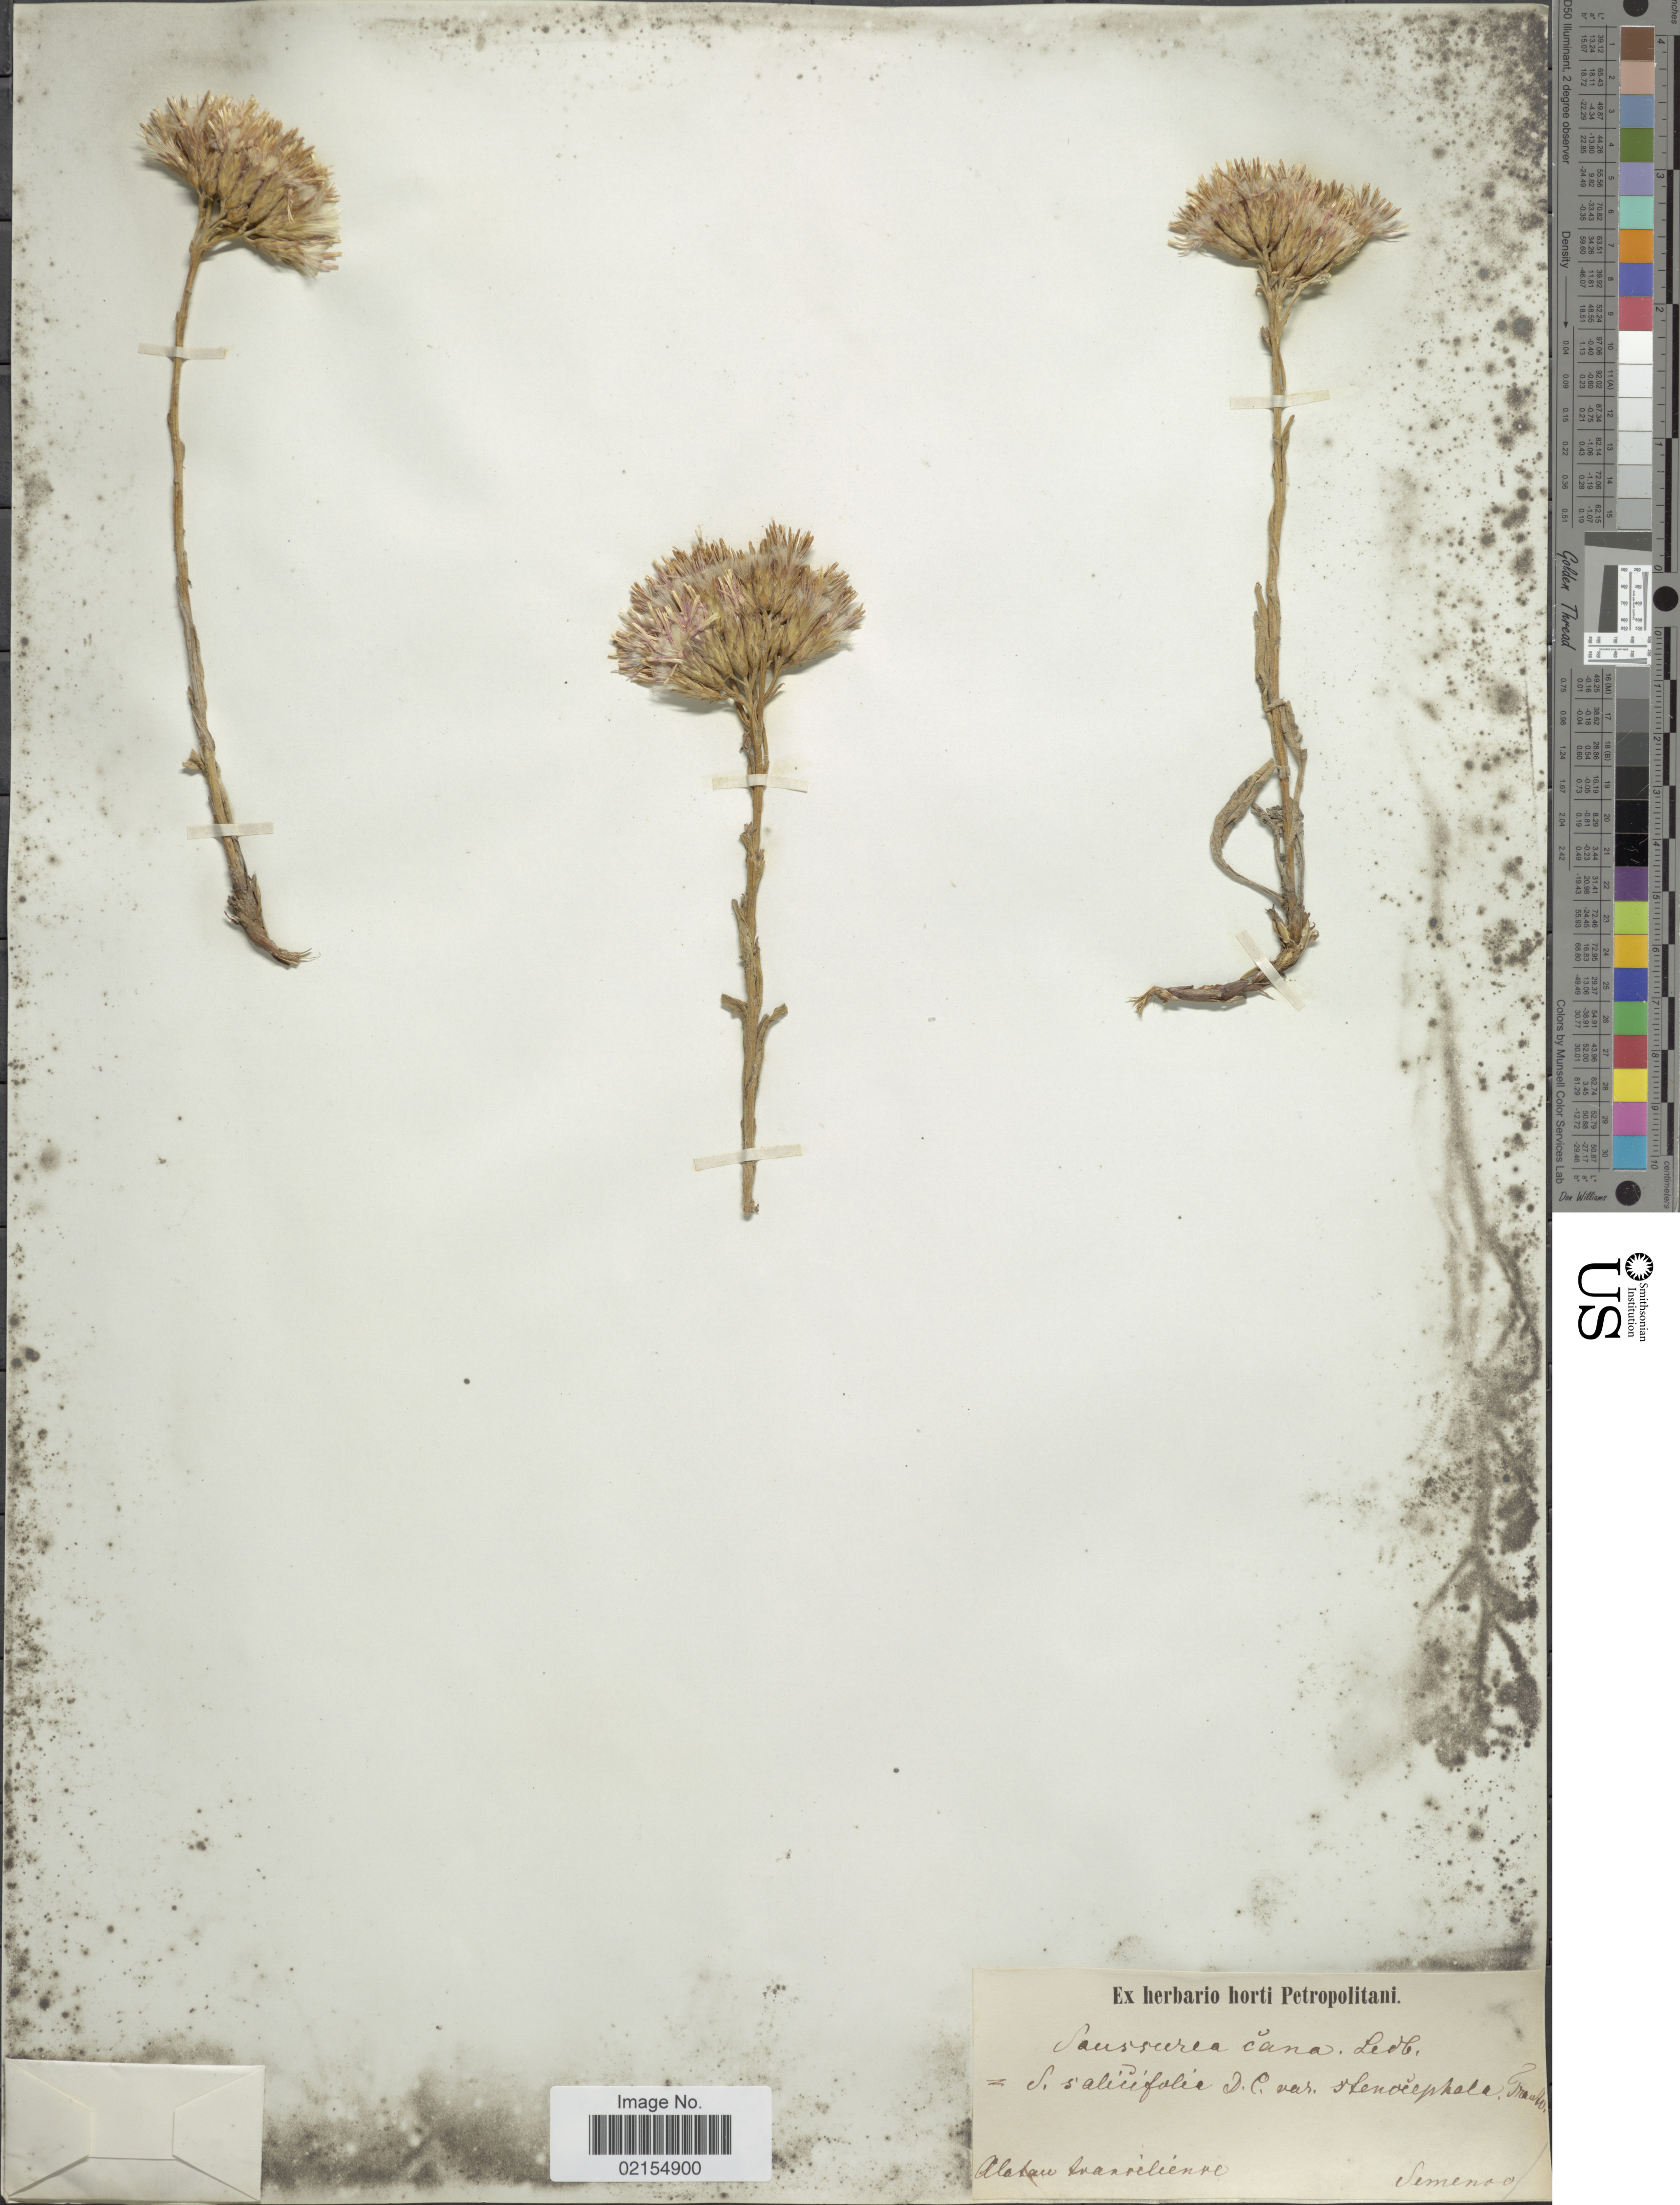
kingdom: Plantae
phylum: Tracheophyta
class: Magnoliopsida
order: Asterales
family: Asteraceae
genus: Saussurea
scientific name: Saussurea cana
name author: Ledeb.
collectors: -- Semenov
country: Kazakhstan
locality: Alatau Anarrilienne